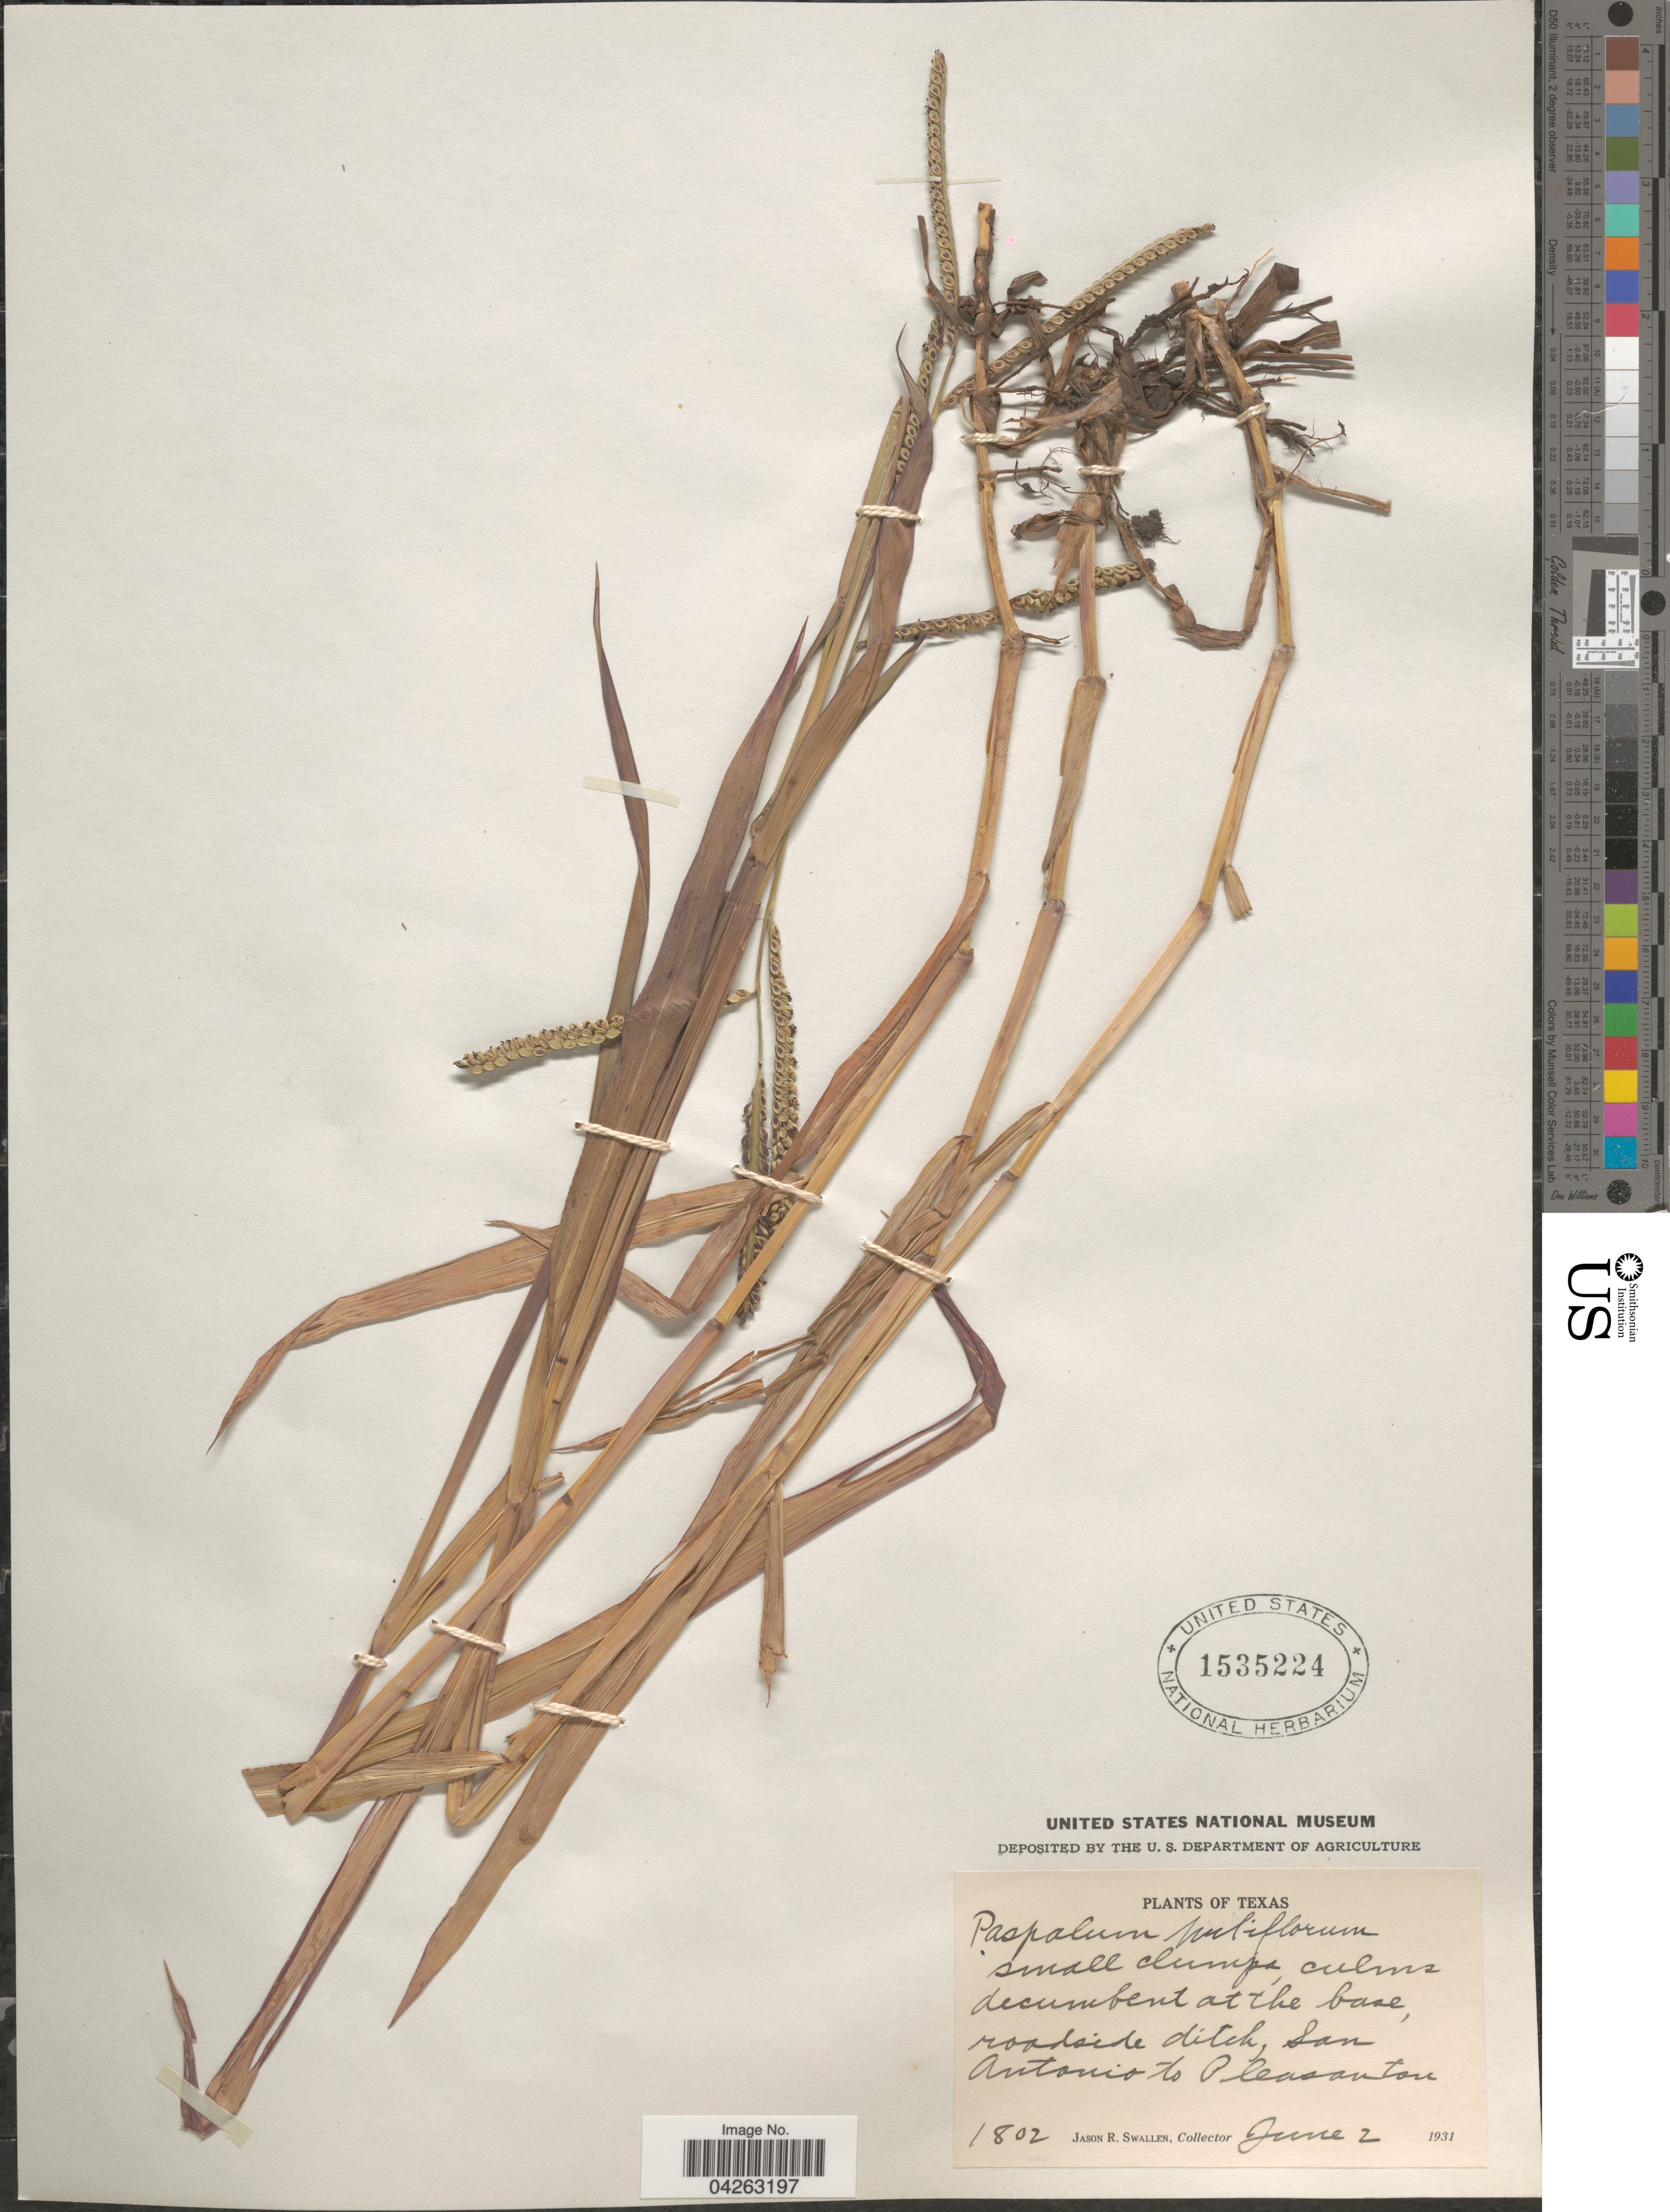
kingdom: Plantae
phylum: Tracheophyta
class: Liliopsida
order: Poales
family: Poaceae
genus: Paspalum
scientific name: Paspalum pubiflorum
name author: Rupr. ex E. Fourn.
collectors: J. R. Swallen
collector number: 1802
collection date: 1931-06-02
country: United States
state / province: Texas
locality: San Antonio to Pleasanton.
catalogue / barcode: US 1535224